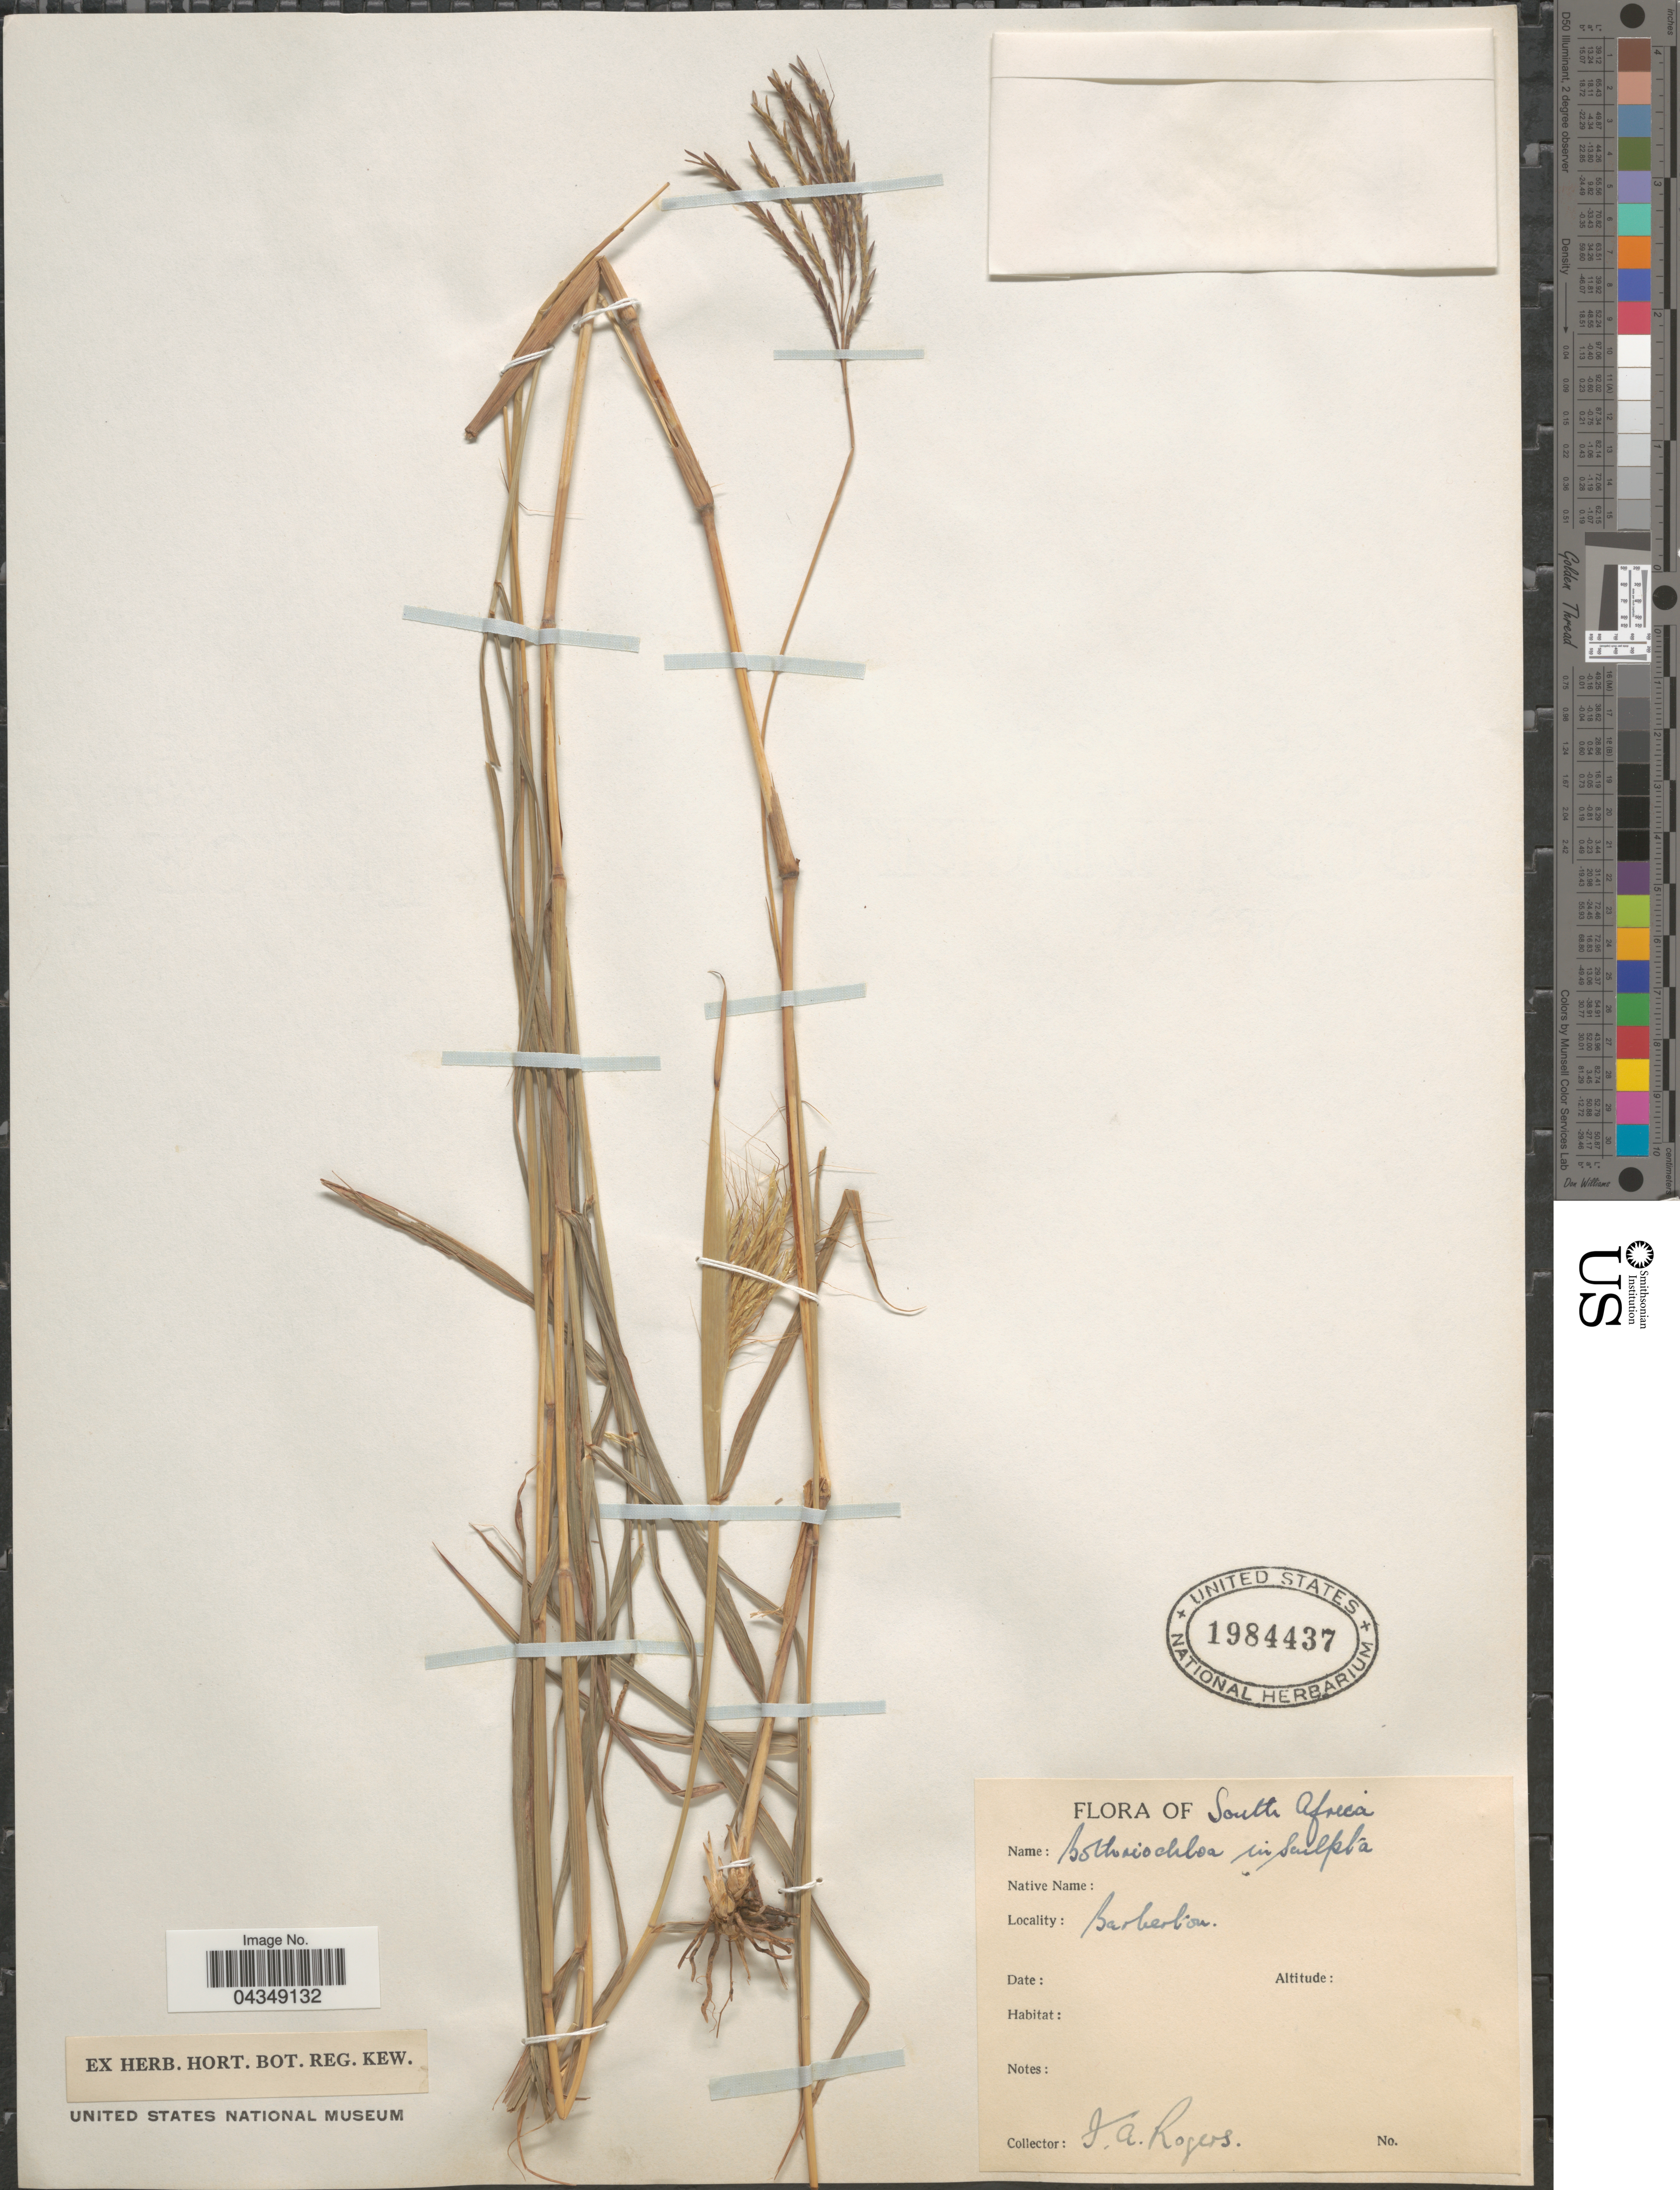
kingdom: Plantae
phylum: Tracheophyta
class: Liliopsida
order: Poales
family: Poaceae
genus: Bothriochloa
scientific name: Bothriochloa insculpta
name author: (Hochst. ex A. Rich.) A. Camus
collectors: F. A. Rogers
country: South Africa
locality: Barberton.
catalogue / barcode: US 1984437